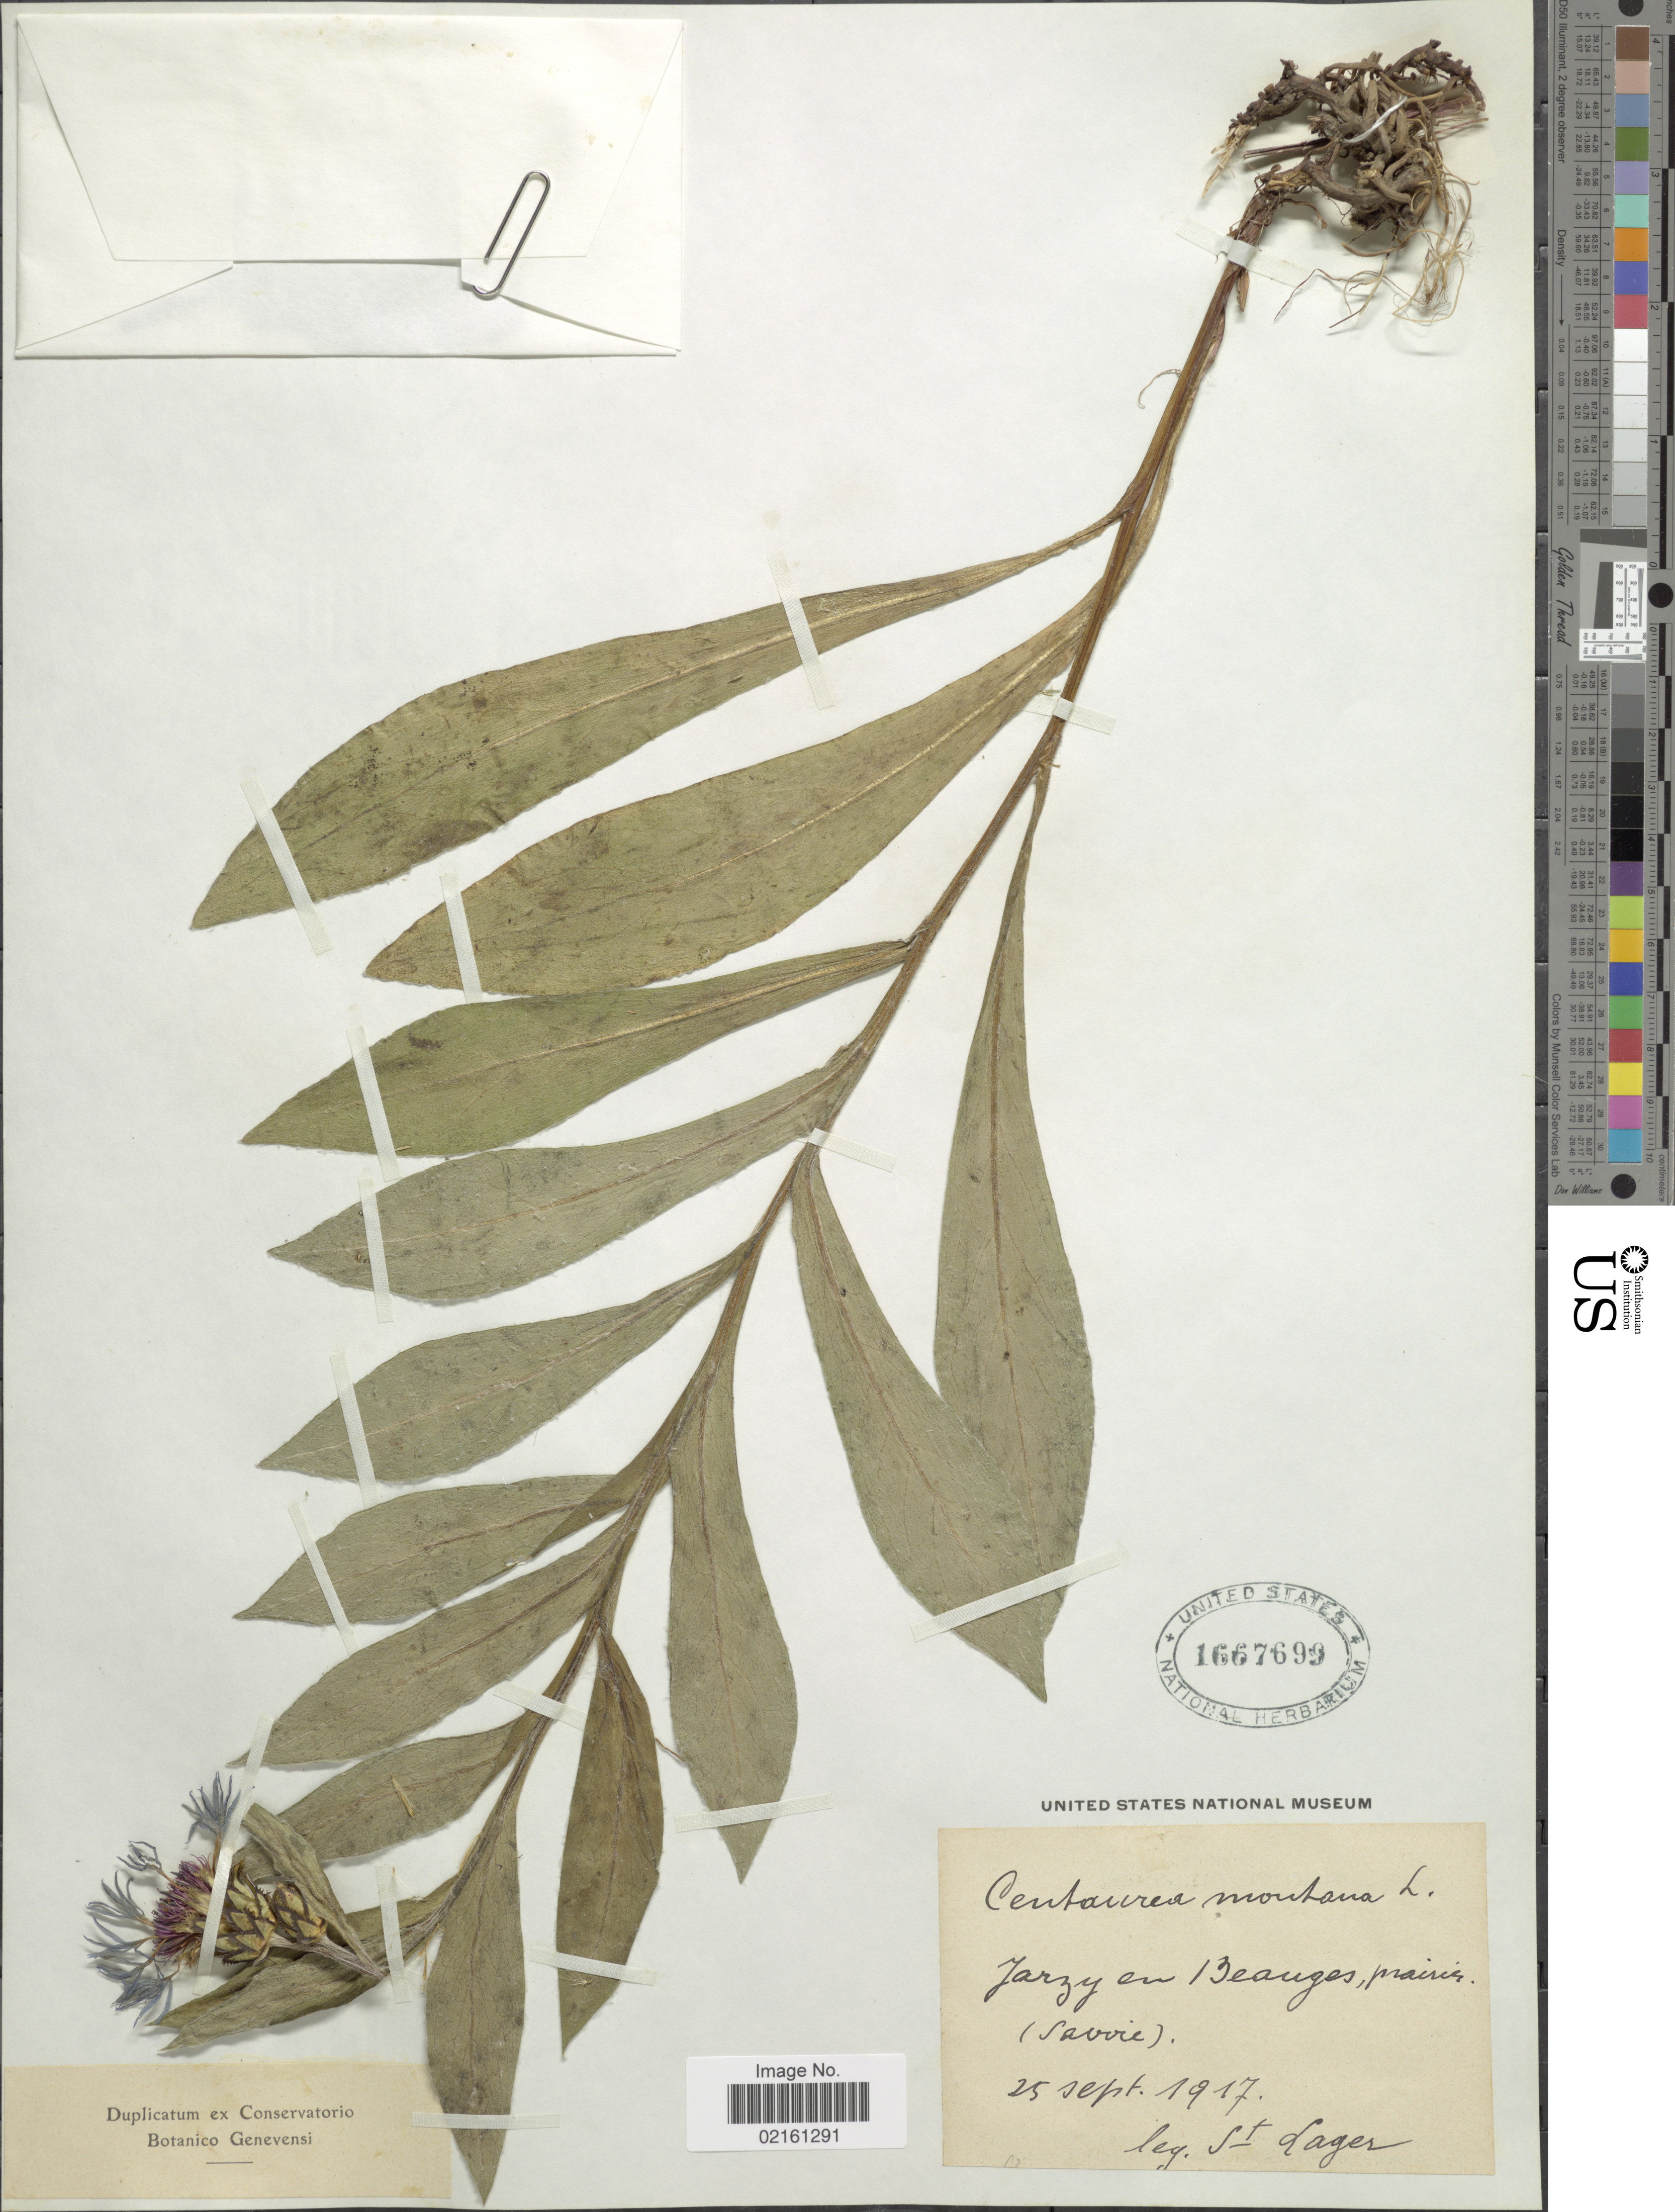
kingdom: Plantae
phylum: Tracheophyta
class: Magnoliopsida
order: Asterales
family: Asteraceae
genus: Centaurea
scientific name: Centaurea montana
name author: L.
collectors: -. St. Lager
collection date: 1917-09-25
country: France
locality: Jarzy [interpreted] en Beauges (Savoie)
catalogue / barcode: US 1667699